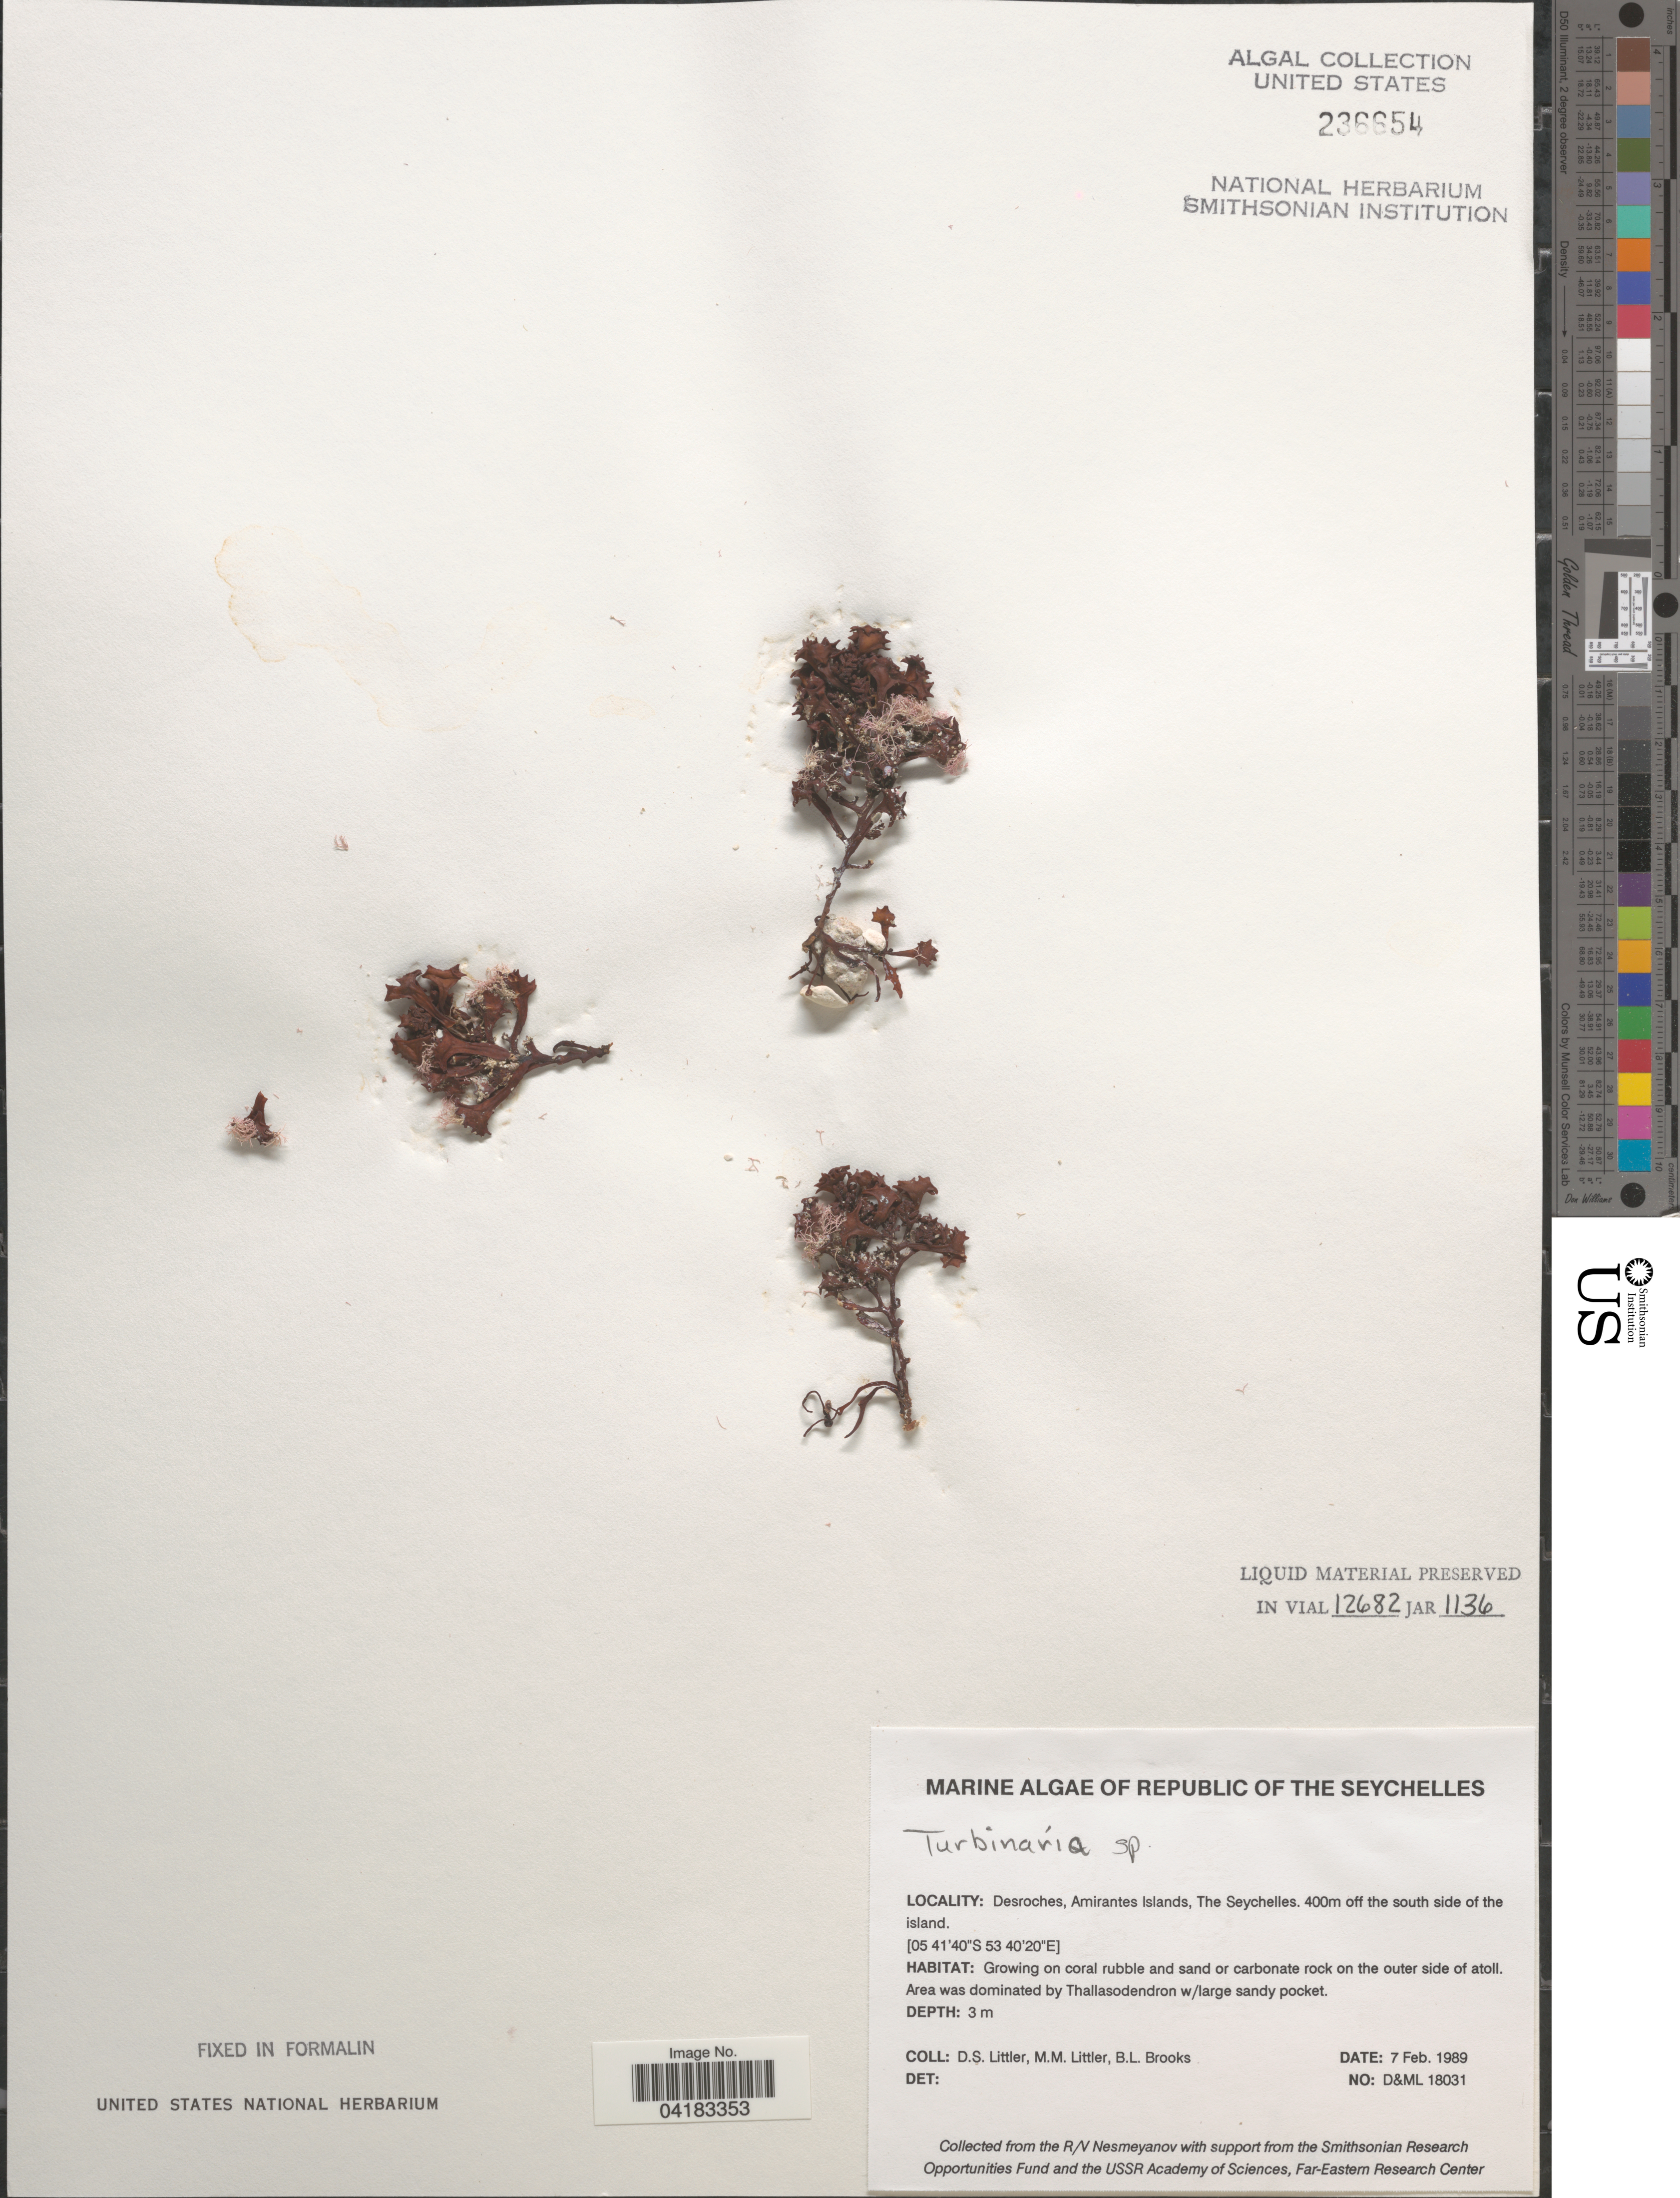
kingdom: Chromista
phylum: Ochrophyta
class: Phaeophyceae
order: Fucales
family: Sargassaceae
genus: Turbinaria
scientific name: Turbinaria sp.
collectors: D. S. Littler & B. Brooks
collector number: D&ML18031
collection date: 1989-02-07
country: Seychelles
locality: The Seychelles. Desroches, Amirantes Islands, The Seychelles. 400m off the south side of the island.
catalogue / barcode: US 236654